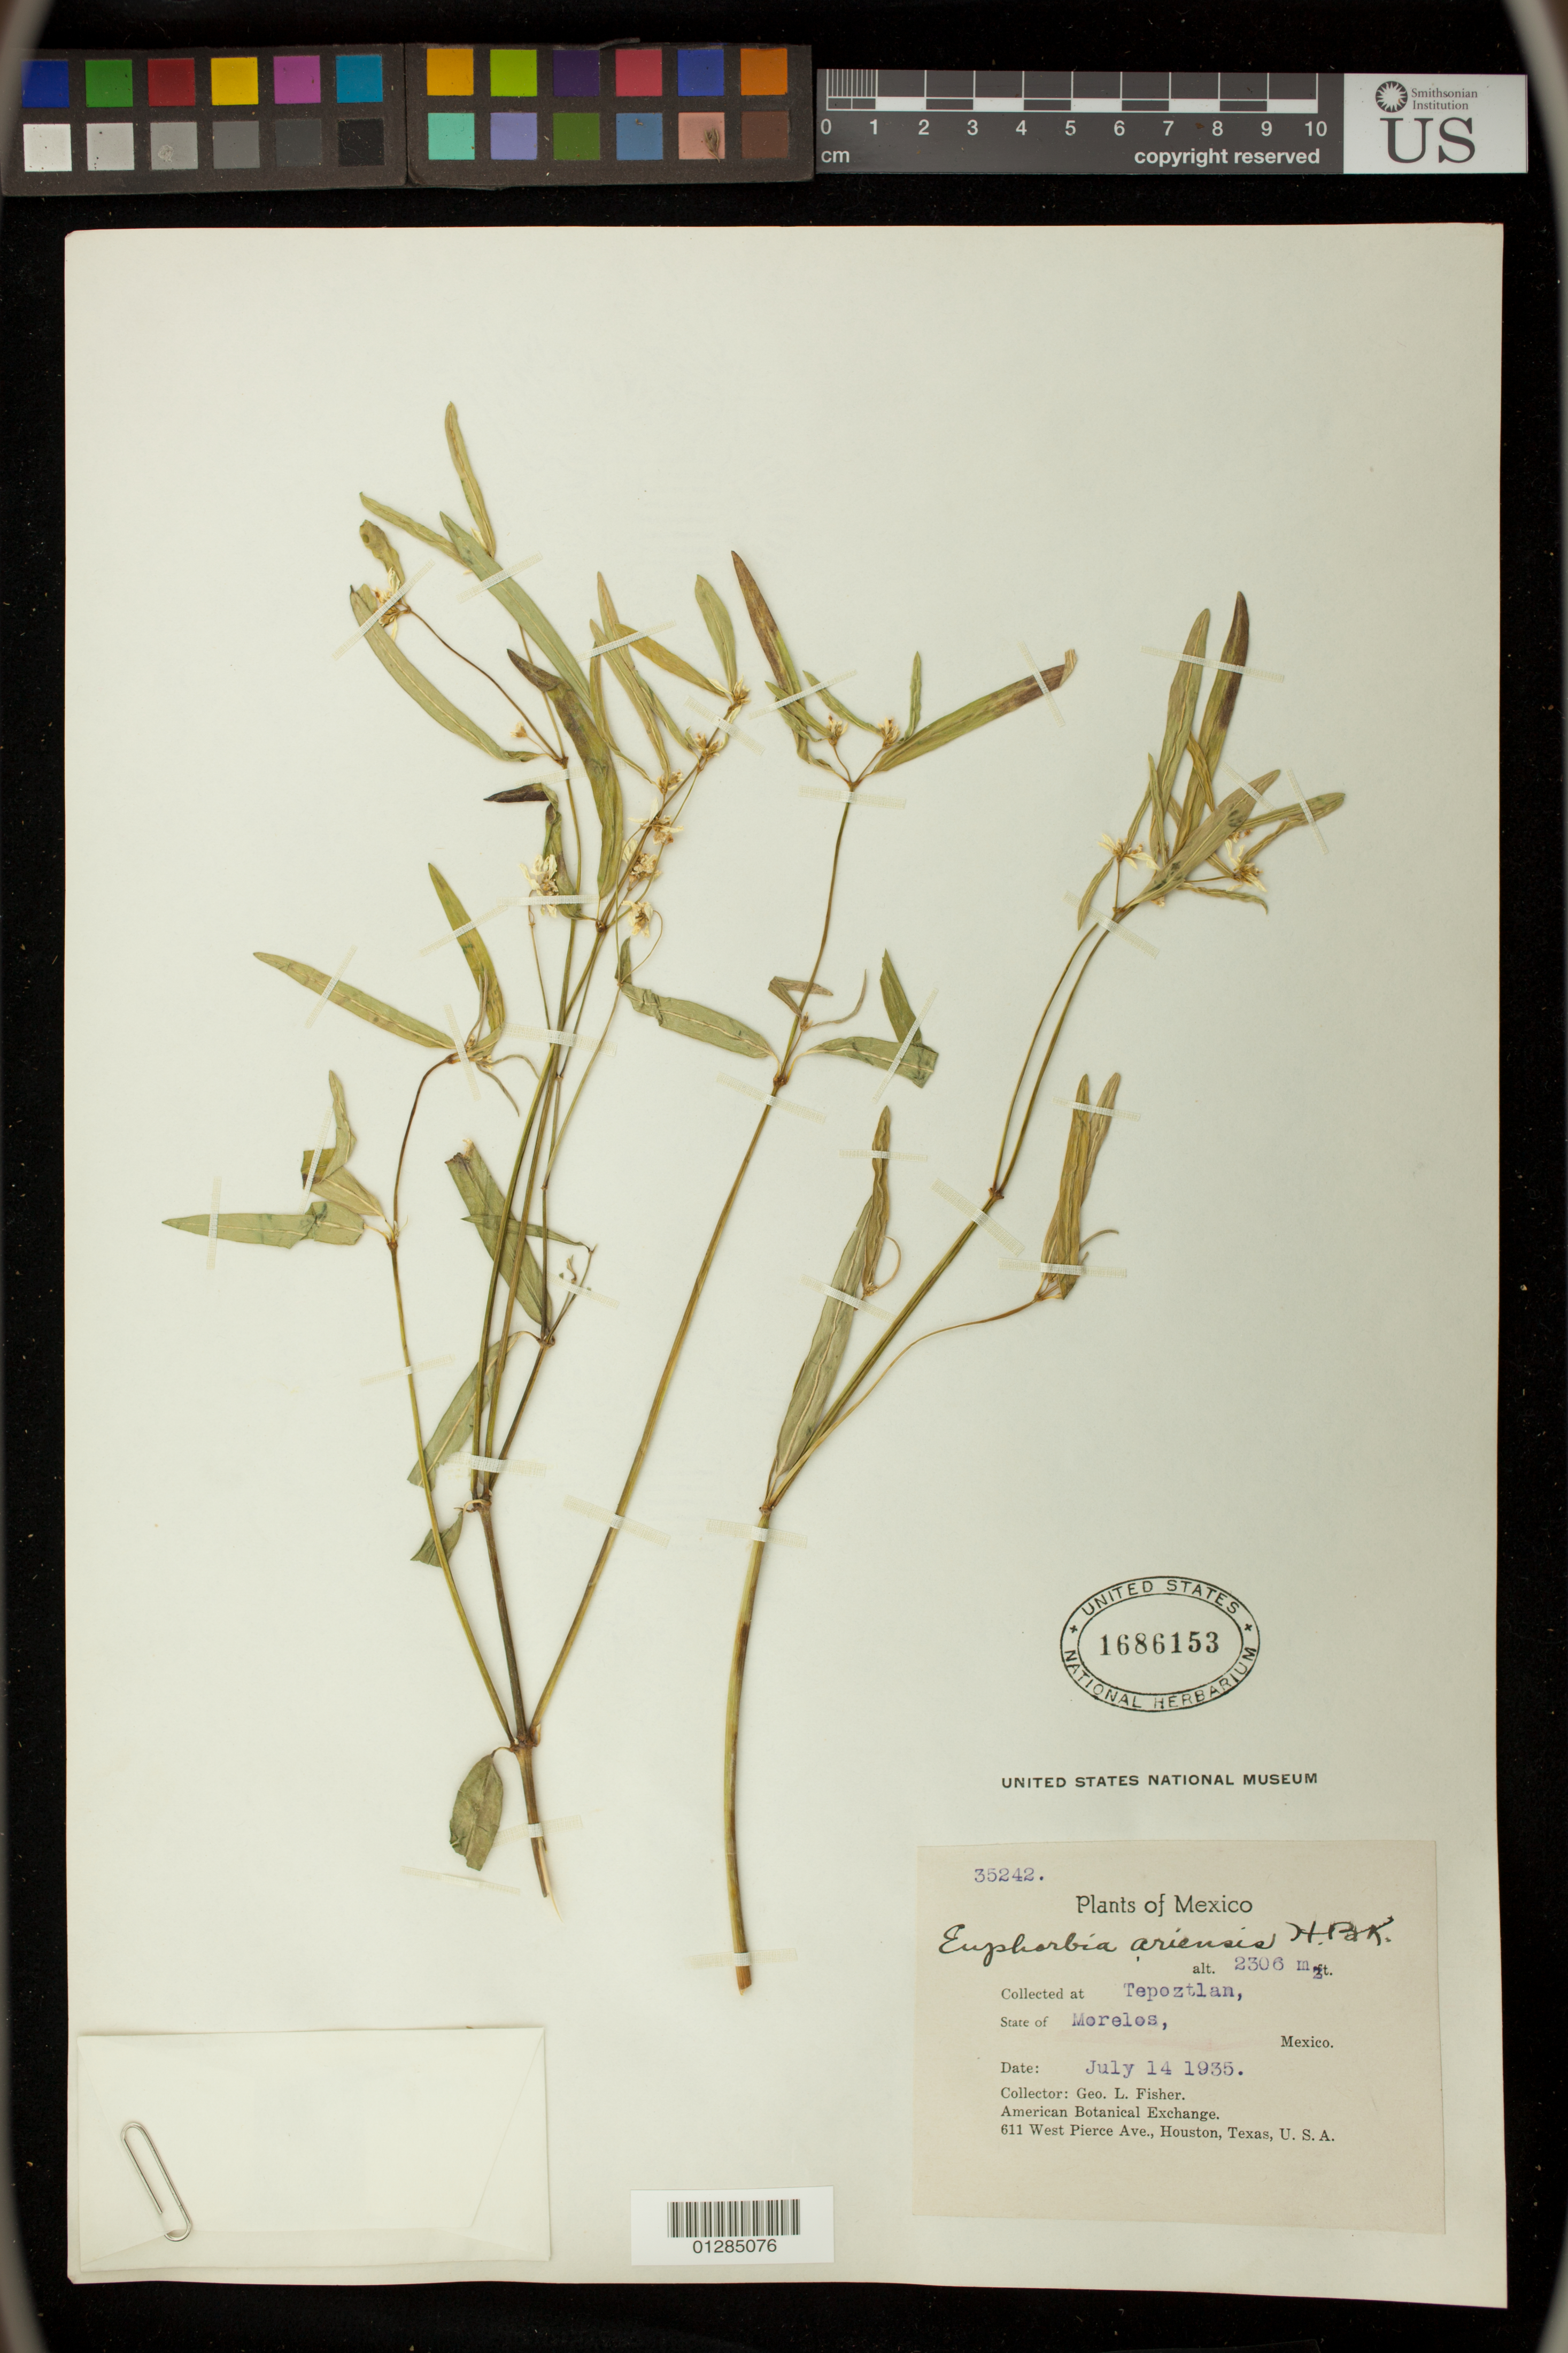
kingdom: Plantae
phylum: Tracheophyta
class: Magnoliopsida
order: Malpighiales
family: Euphorbiaceae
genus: Euphorbia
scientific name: Euphorbia ariensis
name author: Kunth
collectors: G. L. Fisher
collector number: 35242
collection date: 1935-07-14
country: Mexico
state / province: Morelos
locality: Tepoztlan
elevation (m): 2306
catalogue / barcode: US 1686153